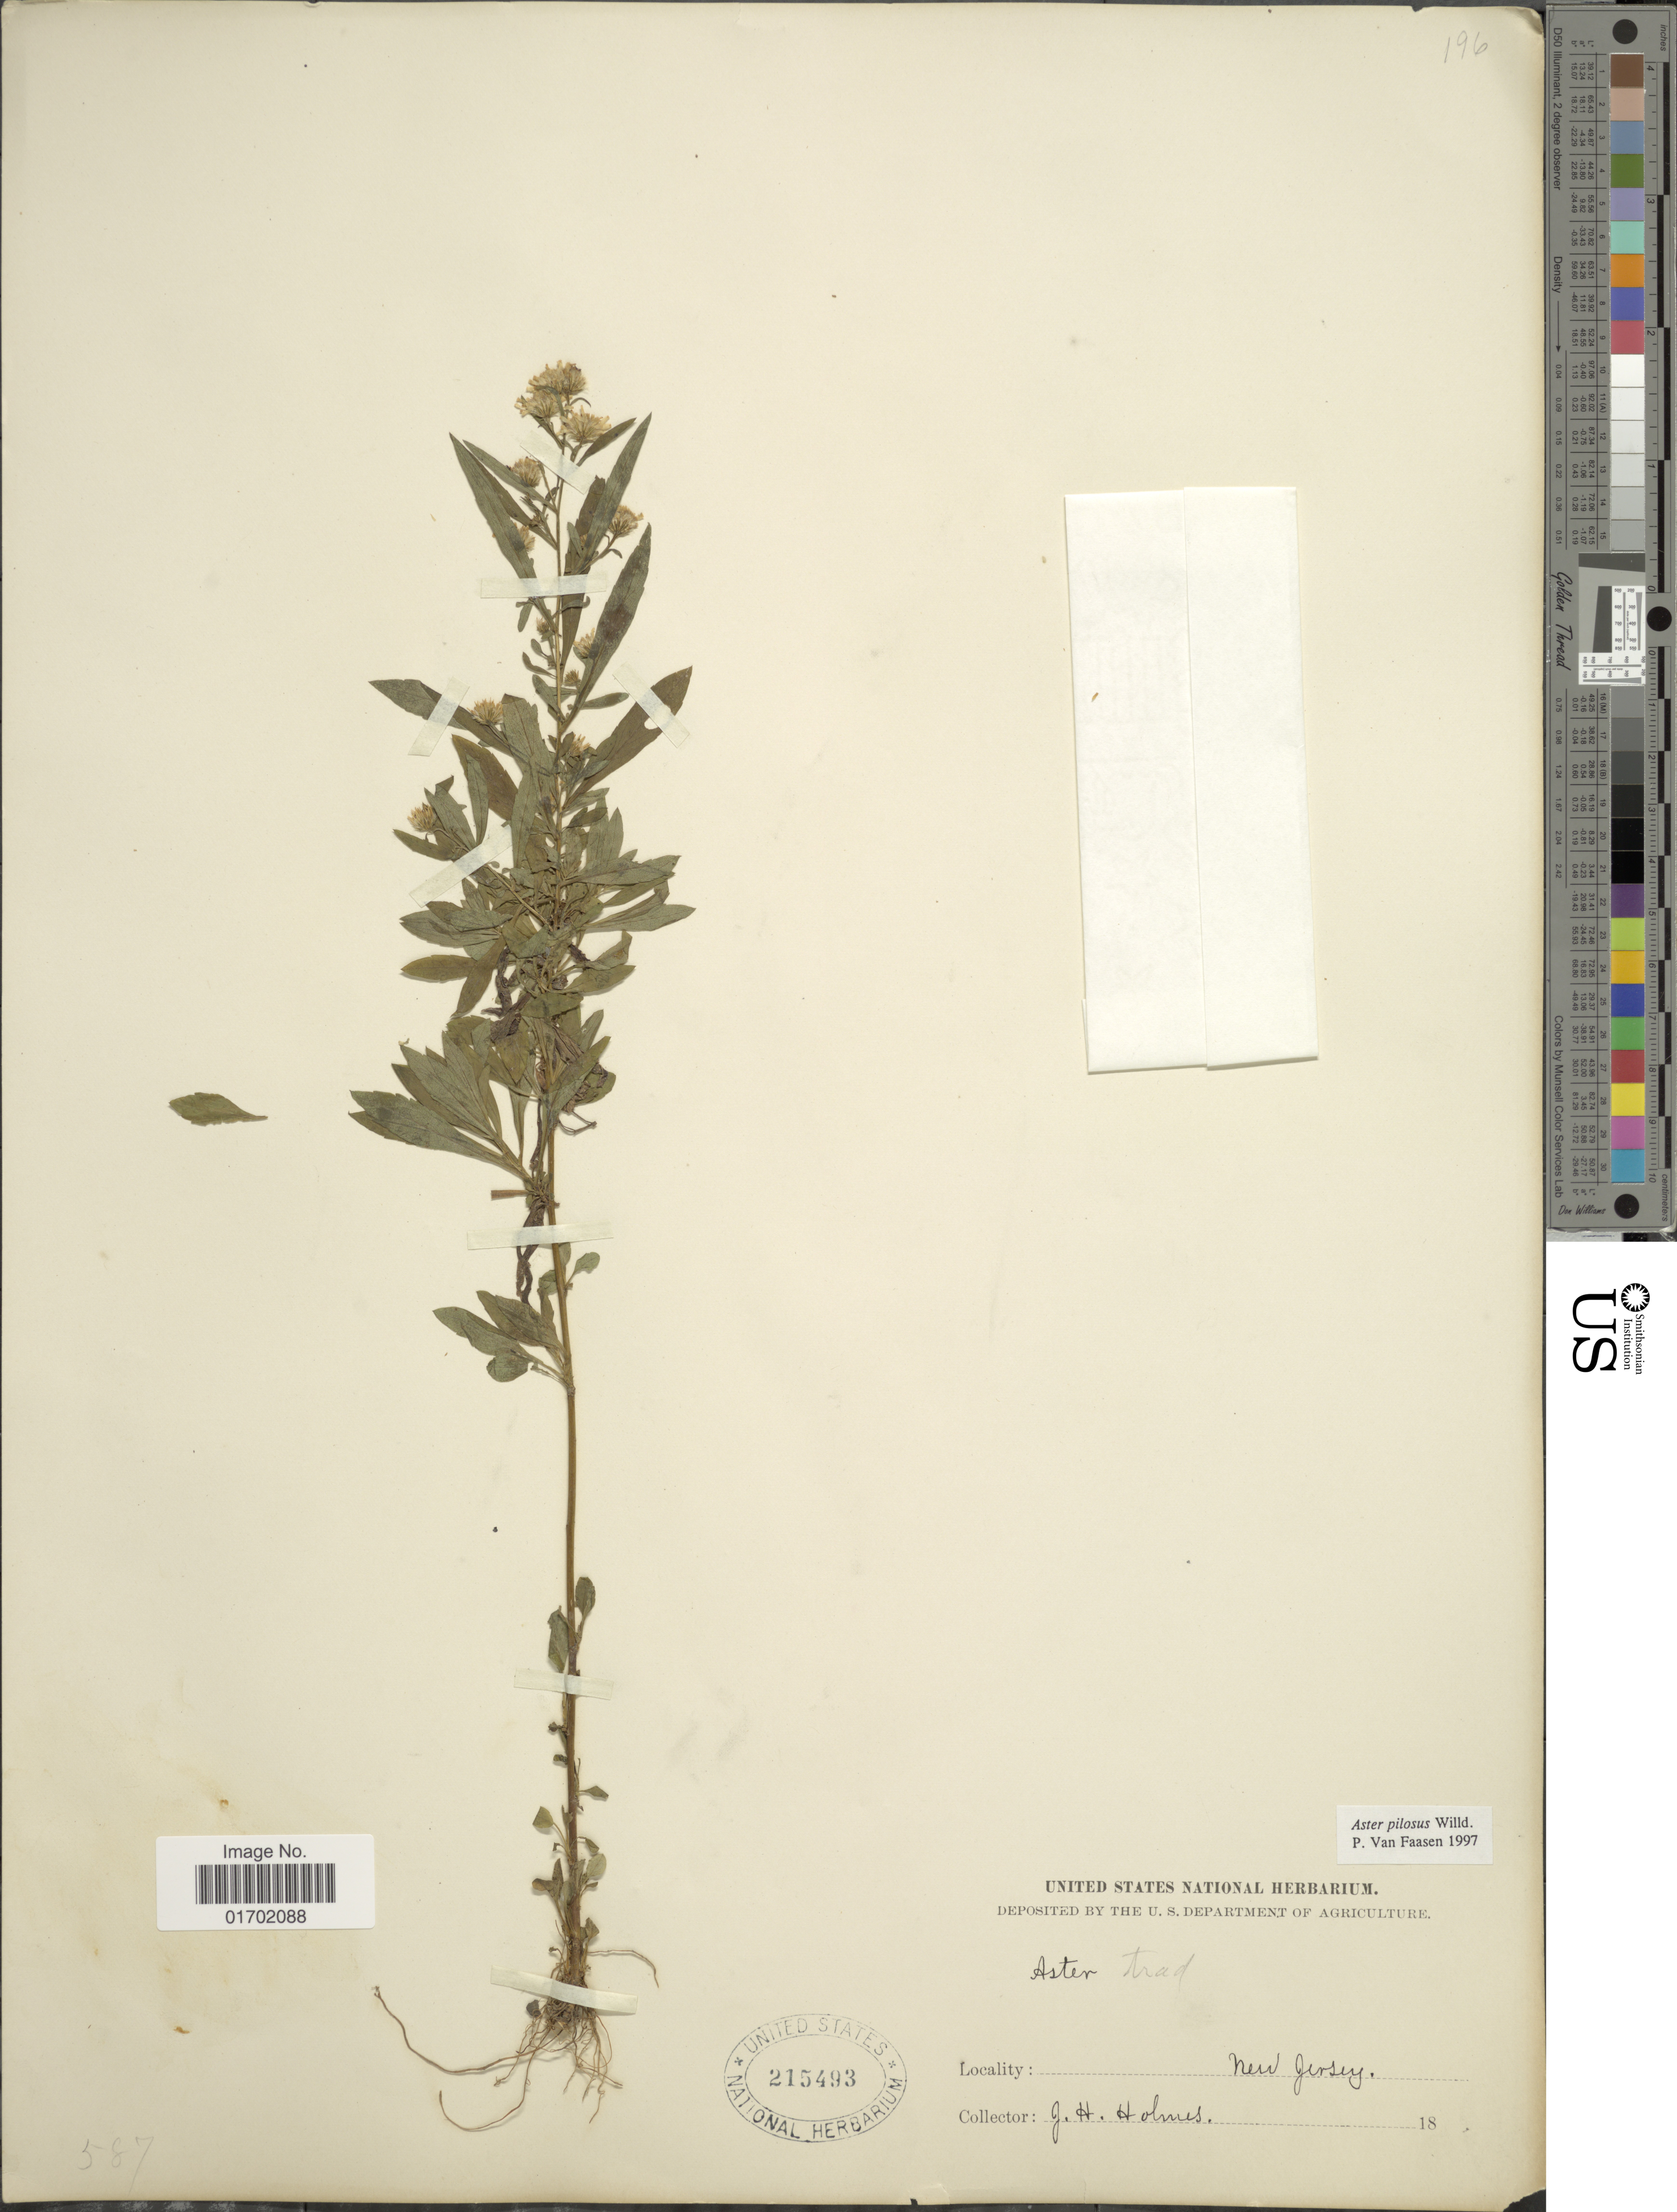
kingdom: Plantae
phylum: Tracheophyta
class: Magnoliopsida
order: Asterales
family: Asteraceae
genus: Symphyotrichum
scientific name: Symphyotrichum pilosum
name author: (Willd.) G.L. Nesom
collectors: J. Holmes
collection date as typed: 18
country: United States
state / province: New Jersey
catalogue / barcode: US 215493